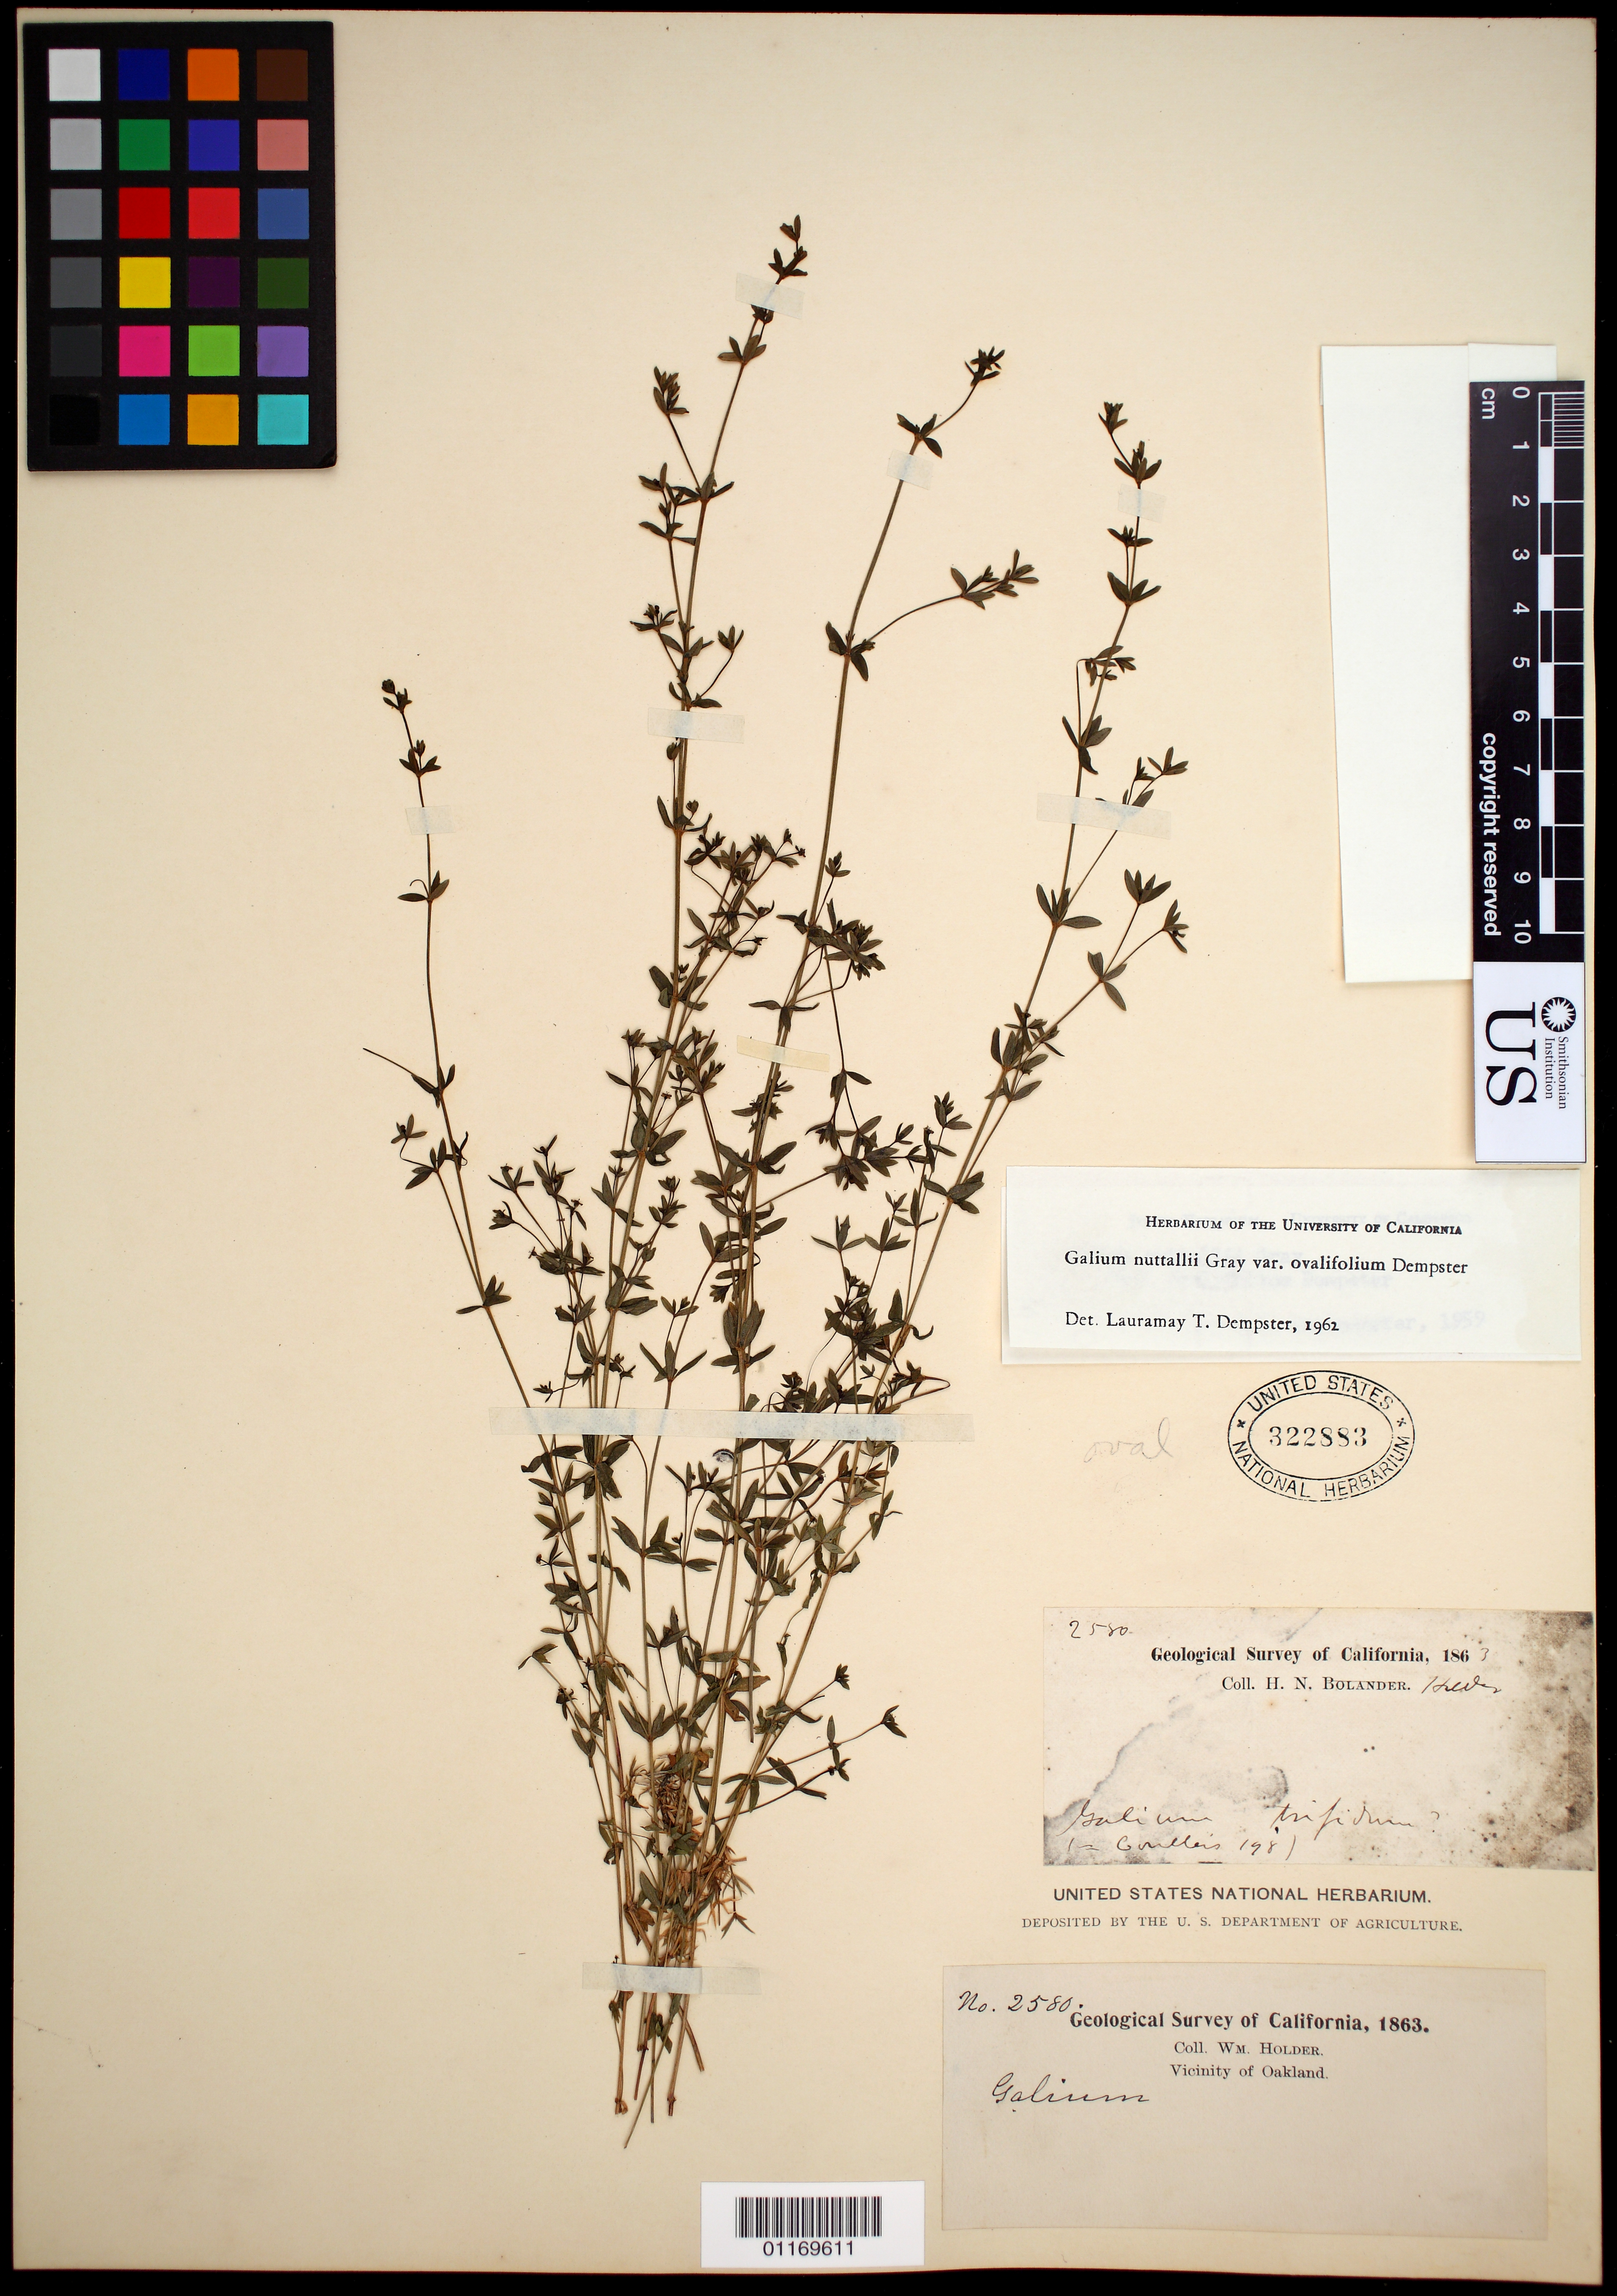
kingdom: Plantae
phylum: Tracheophyta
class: Magnoliopsida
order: Gentianales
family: Rubiaceae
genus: Galium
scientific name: Galium nuttallii var. ovalifolium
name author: A. Gray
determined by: Dempster, L. T.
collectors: W. Holder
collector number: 2580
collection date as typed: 1863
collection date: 1863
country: United States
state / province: California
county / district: Alameda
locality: Vicinity of Oakland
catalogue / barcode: US 322883